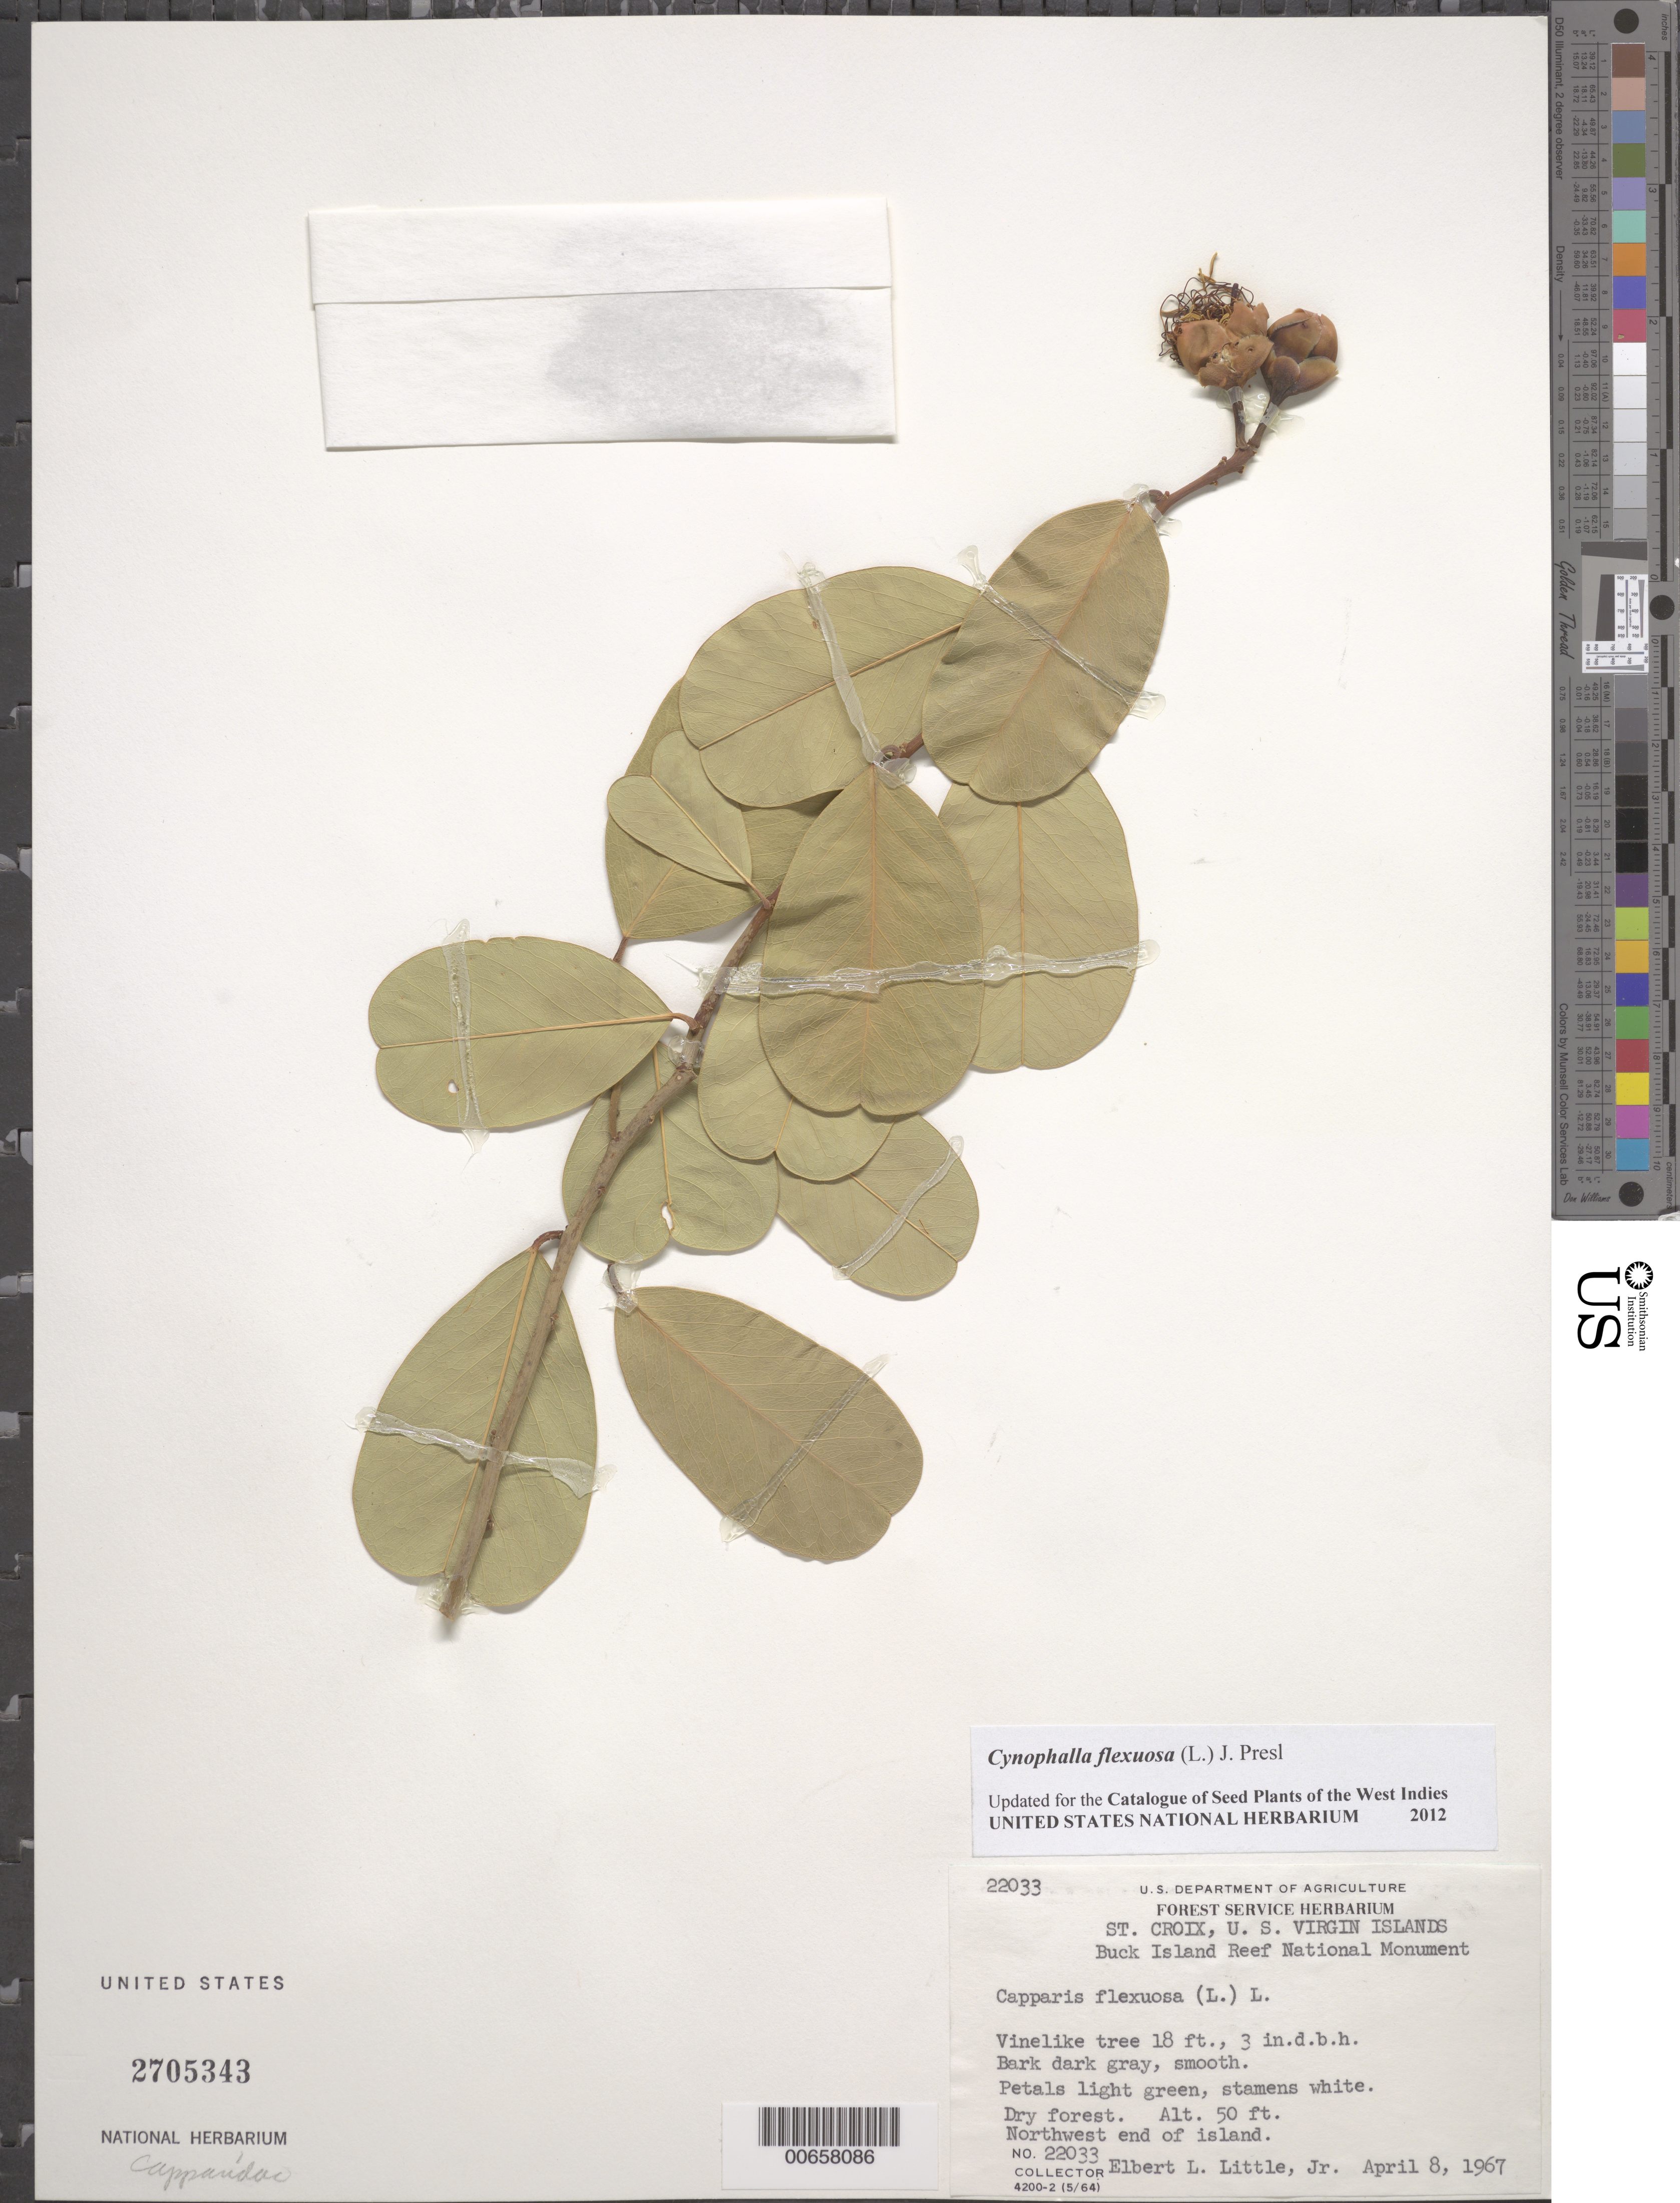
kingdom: Plantae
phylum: Tracheophyta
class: Magnoliopsida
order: Brassicales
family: Capparaceae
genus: Capparis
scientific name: Capparis flexuosa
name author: (L.) L.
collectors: E. L. Little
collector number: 22033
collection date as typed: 08 Apr 1967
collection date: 1967-04-08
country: U.S. Virgin Islands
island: Buck Island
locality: Buck Island Reef Natl. Monument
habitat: Dry froest, NW end of I.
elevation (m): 15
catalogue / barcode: US 2705343